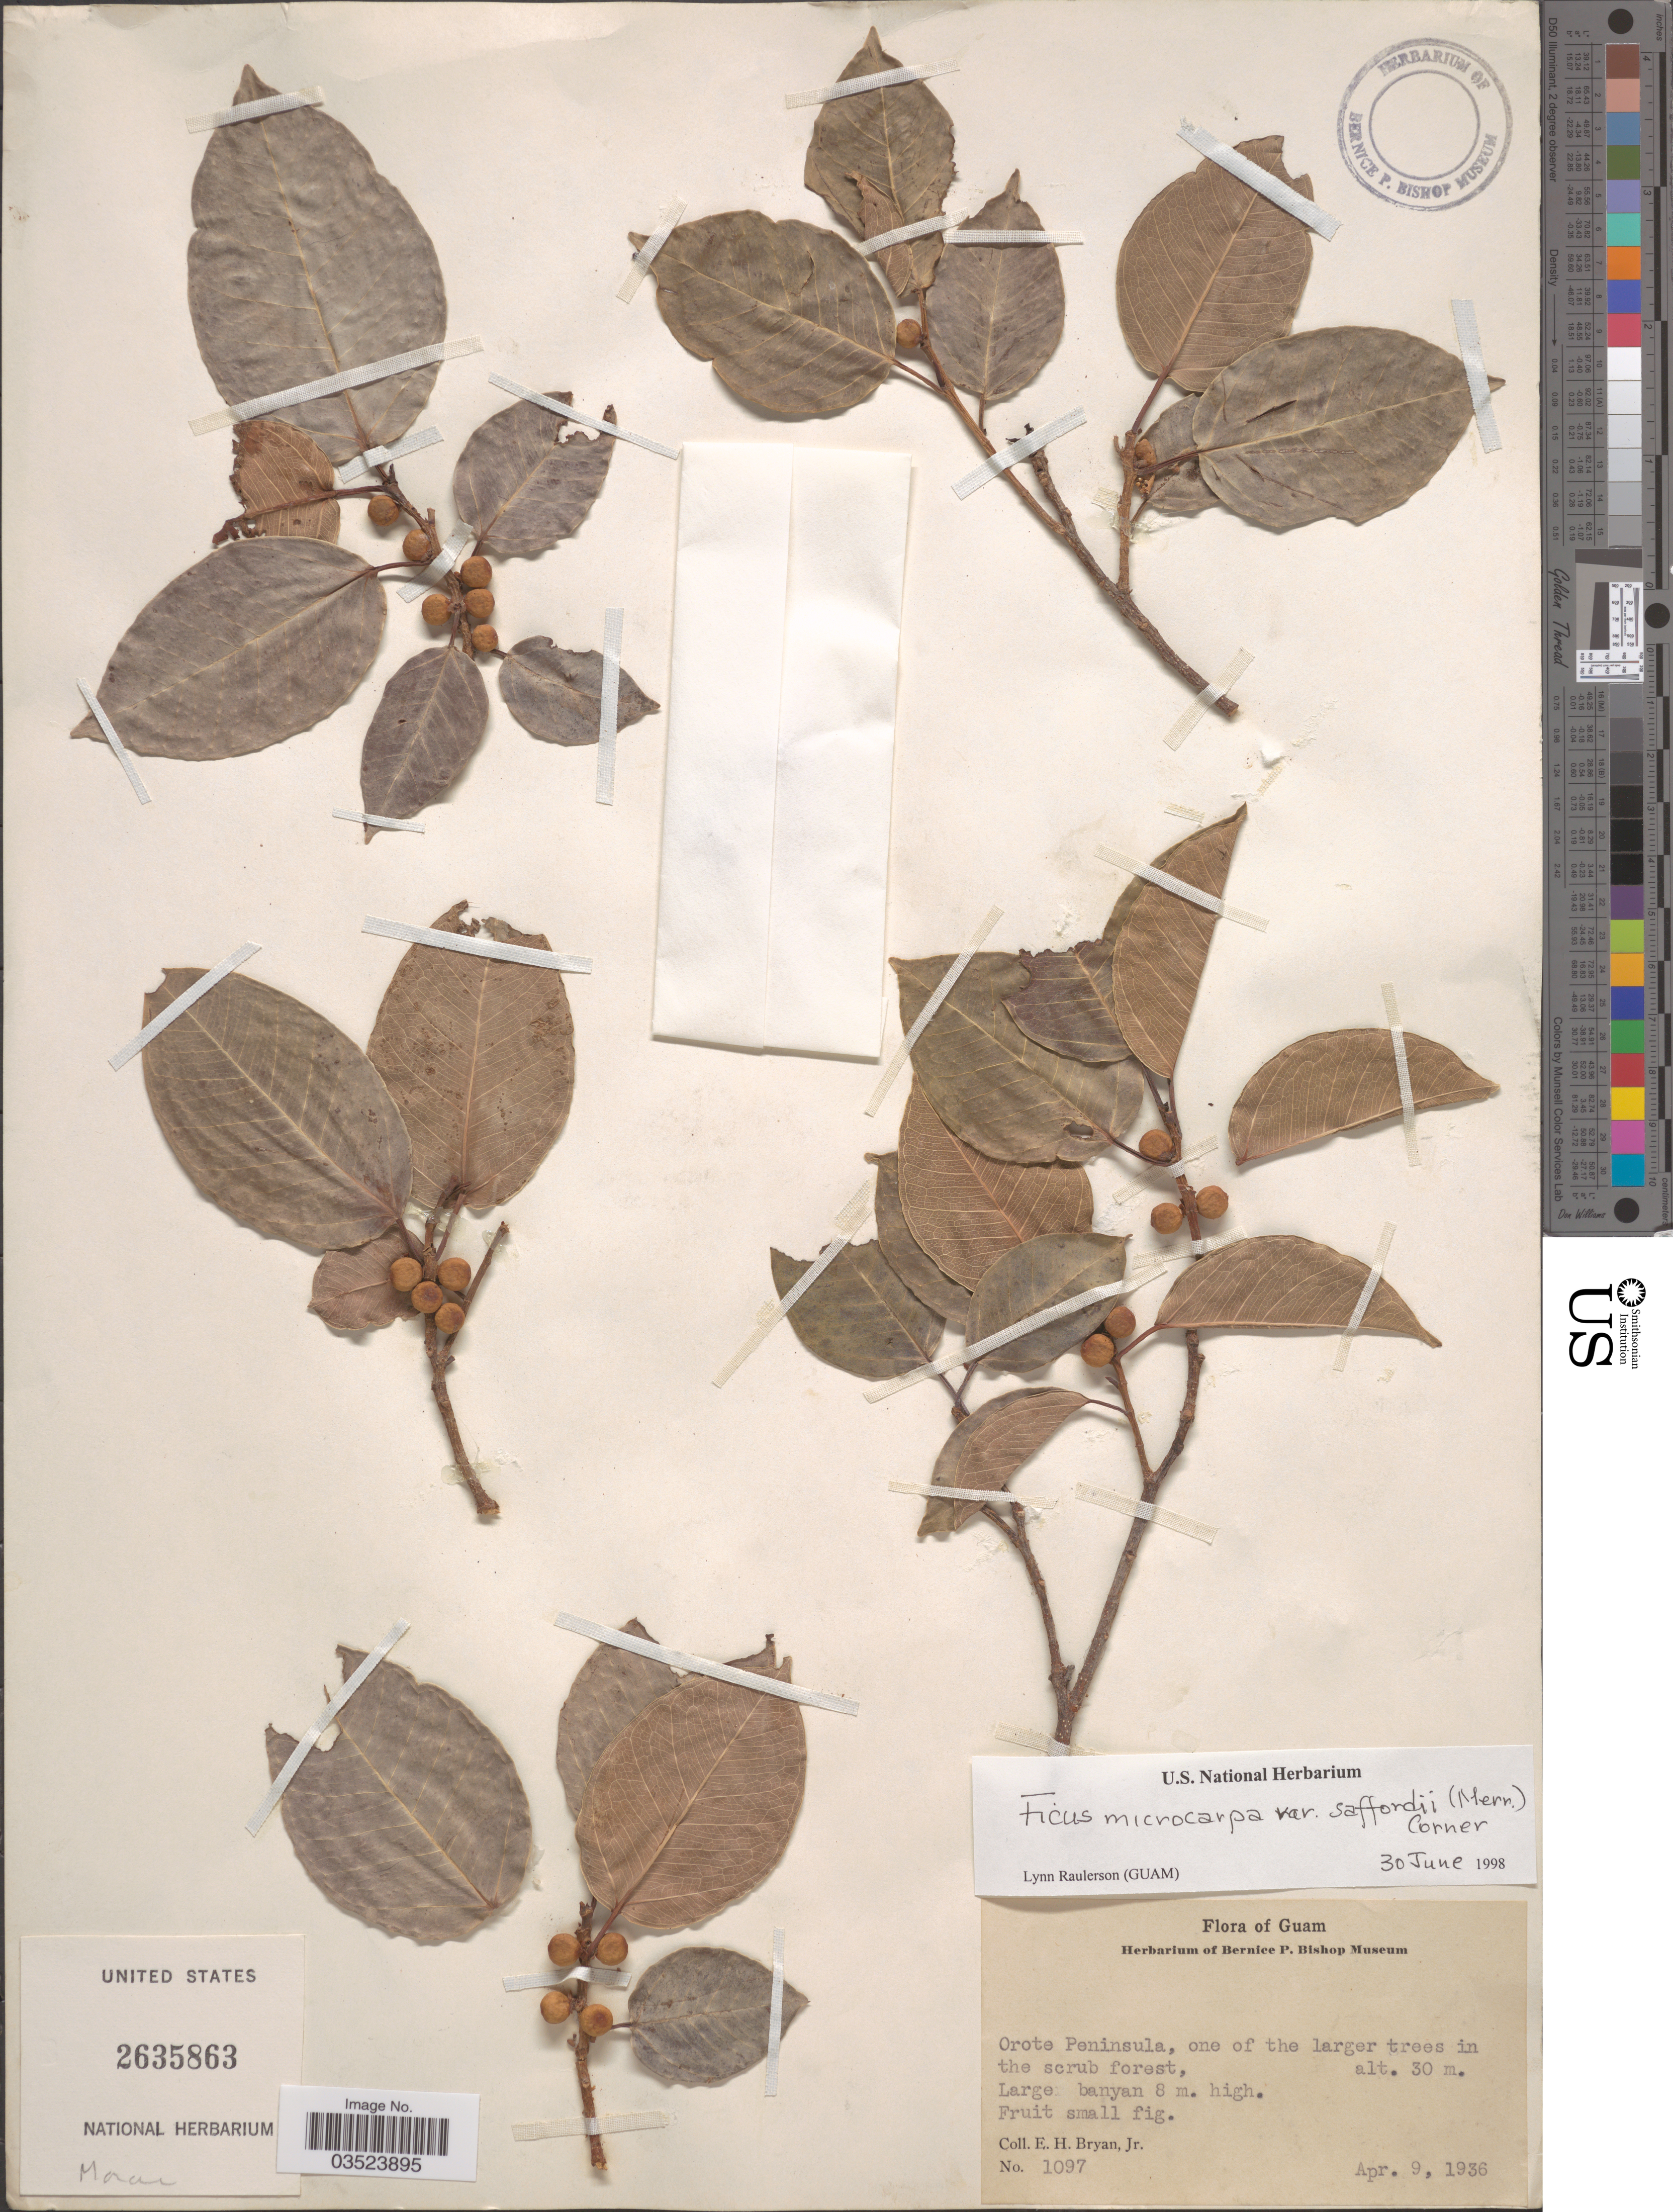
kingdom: Plantae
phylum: Tracheophyta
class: Magnoliopsida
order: Rosales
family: Moraceae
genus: Ficus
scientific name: Ficus microcarpa var. saffordii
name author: (Merr.) Corner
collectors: E. Bryan Jr.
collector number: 1097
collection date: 1936-04-09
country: Guam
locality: Orote Peninsula.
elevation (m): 30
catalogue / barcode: US 2635863